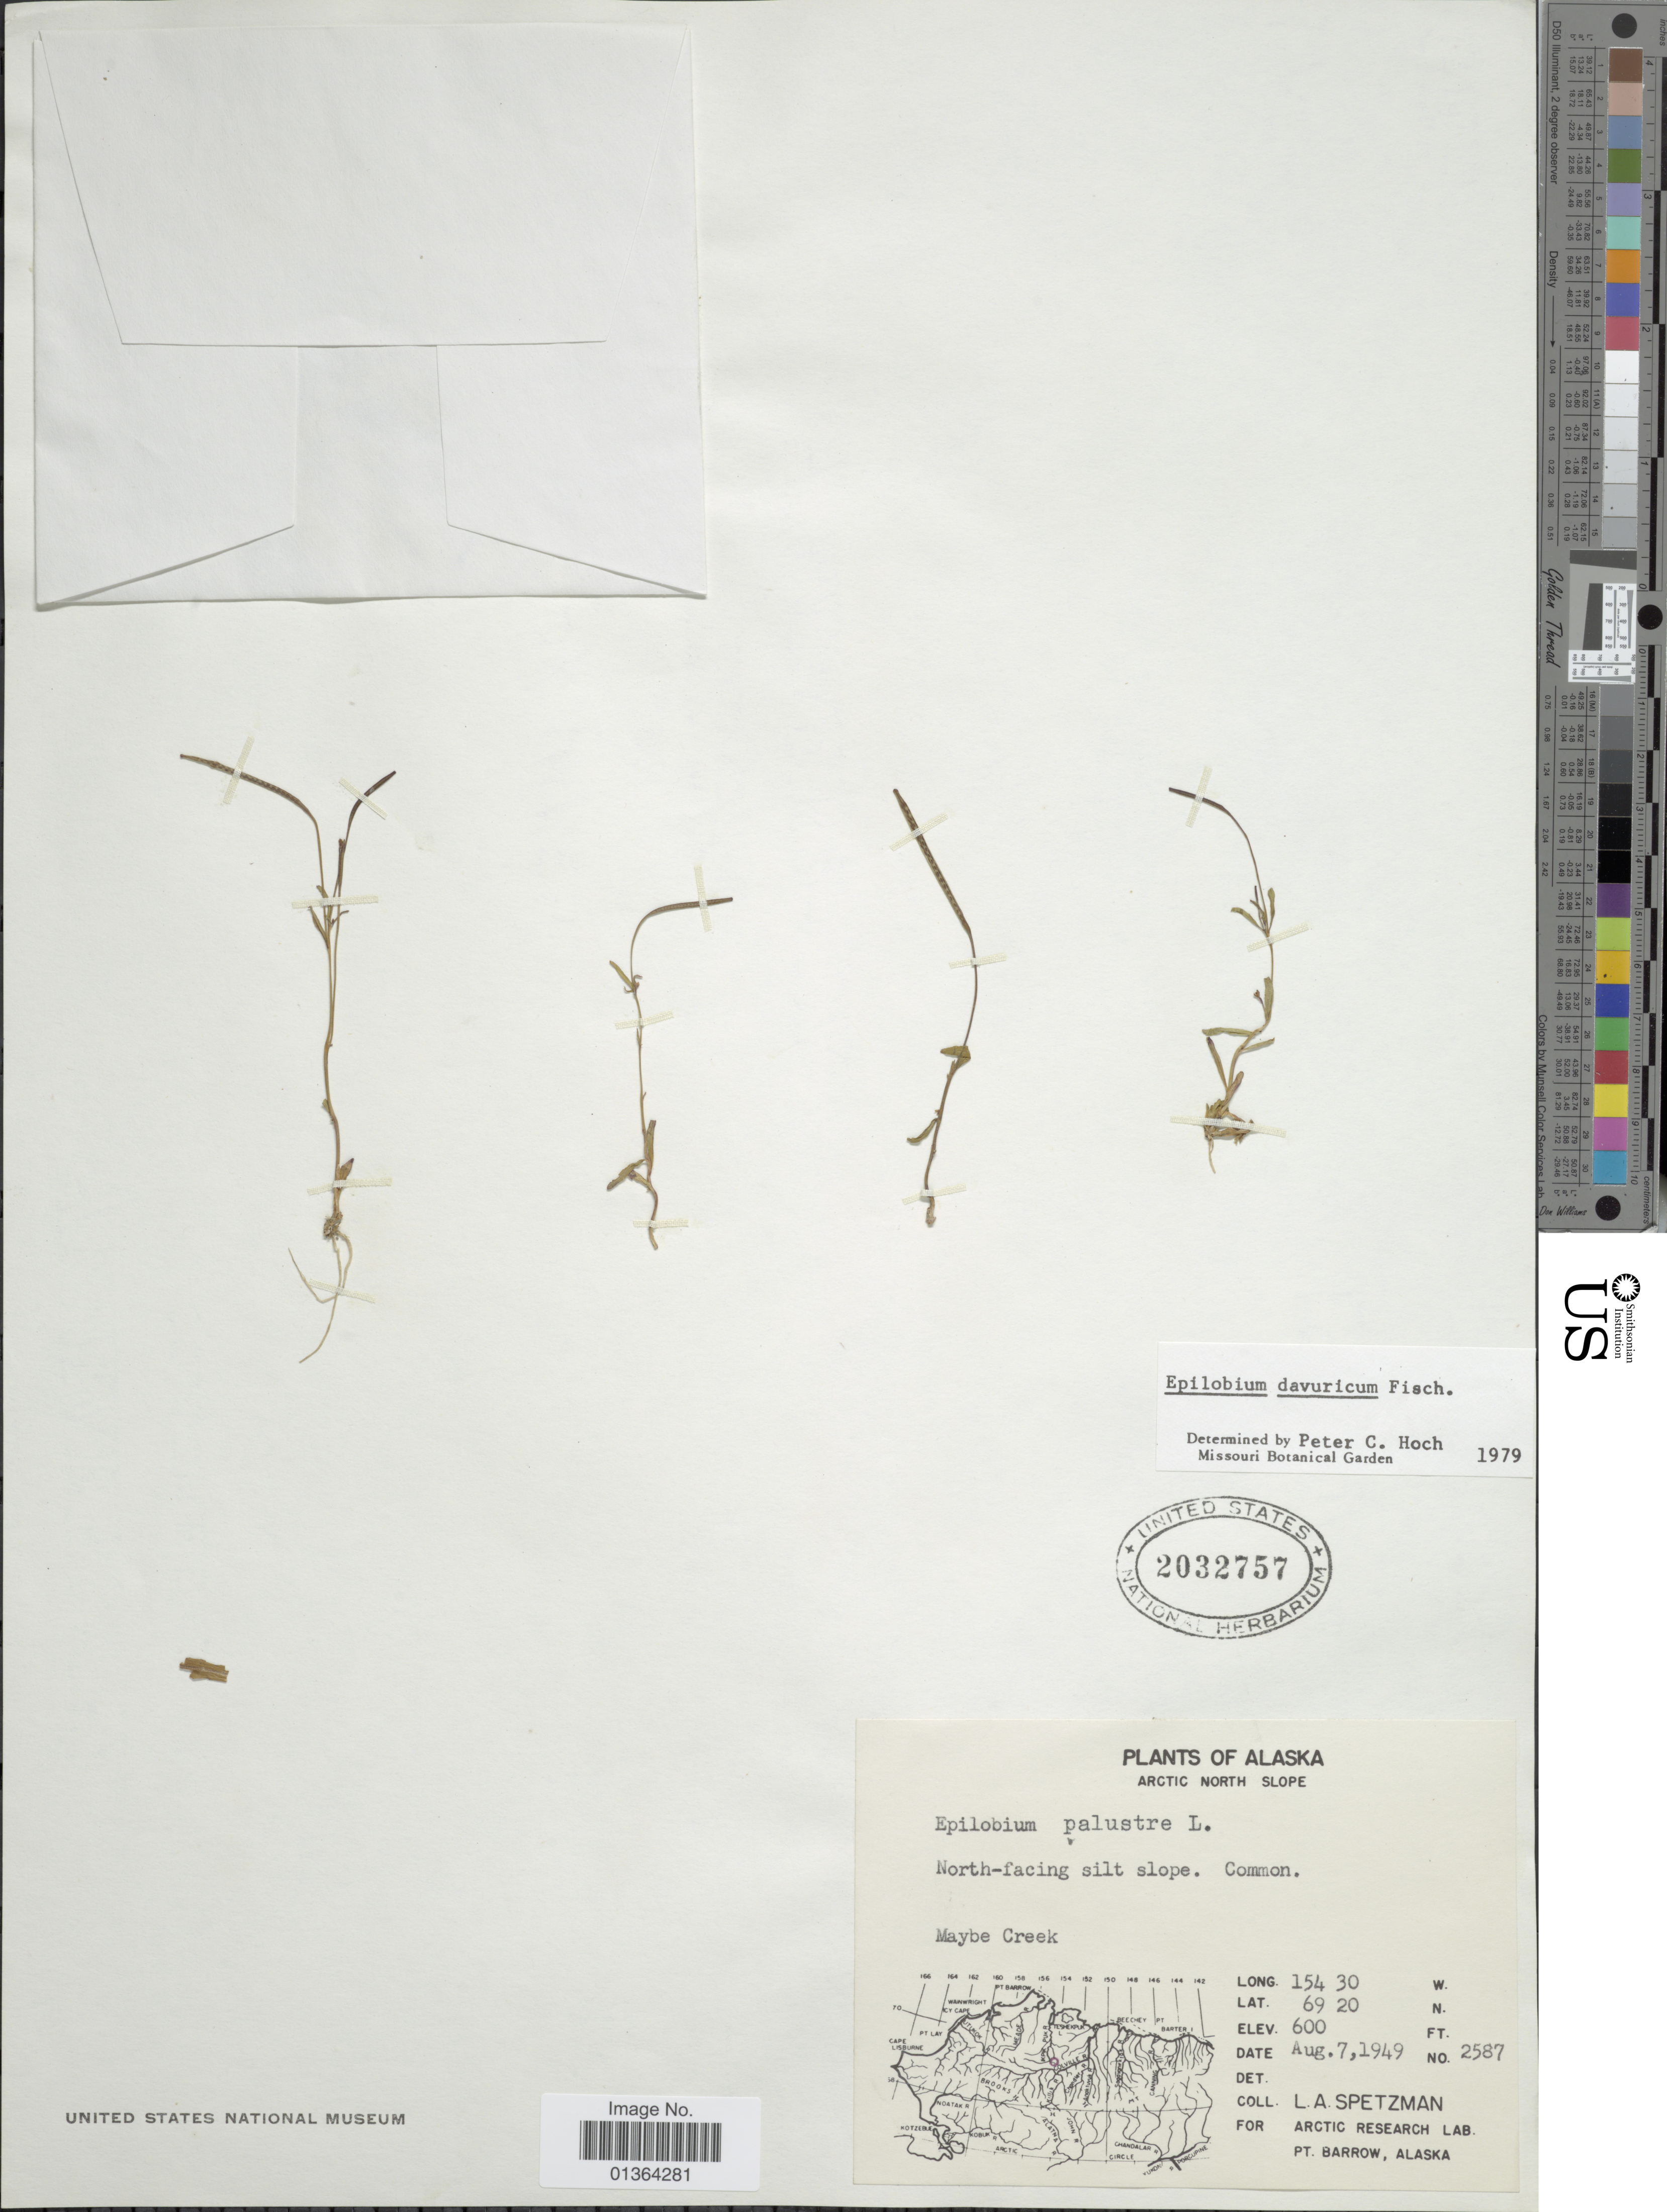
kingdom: Plantae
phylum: Tracheophyta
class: Magnoliopsida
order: Myrtales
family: Onagraceae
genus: Epilobium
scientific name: Epilobium davuricum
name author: Fisch. ex Hornem.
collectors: L. Spetzman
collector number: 2587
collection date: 1949-08-07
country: United States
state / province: Alaska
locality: Arctic North Slope. Maybe Creek.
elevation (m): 183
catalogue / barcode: US 2032757